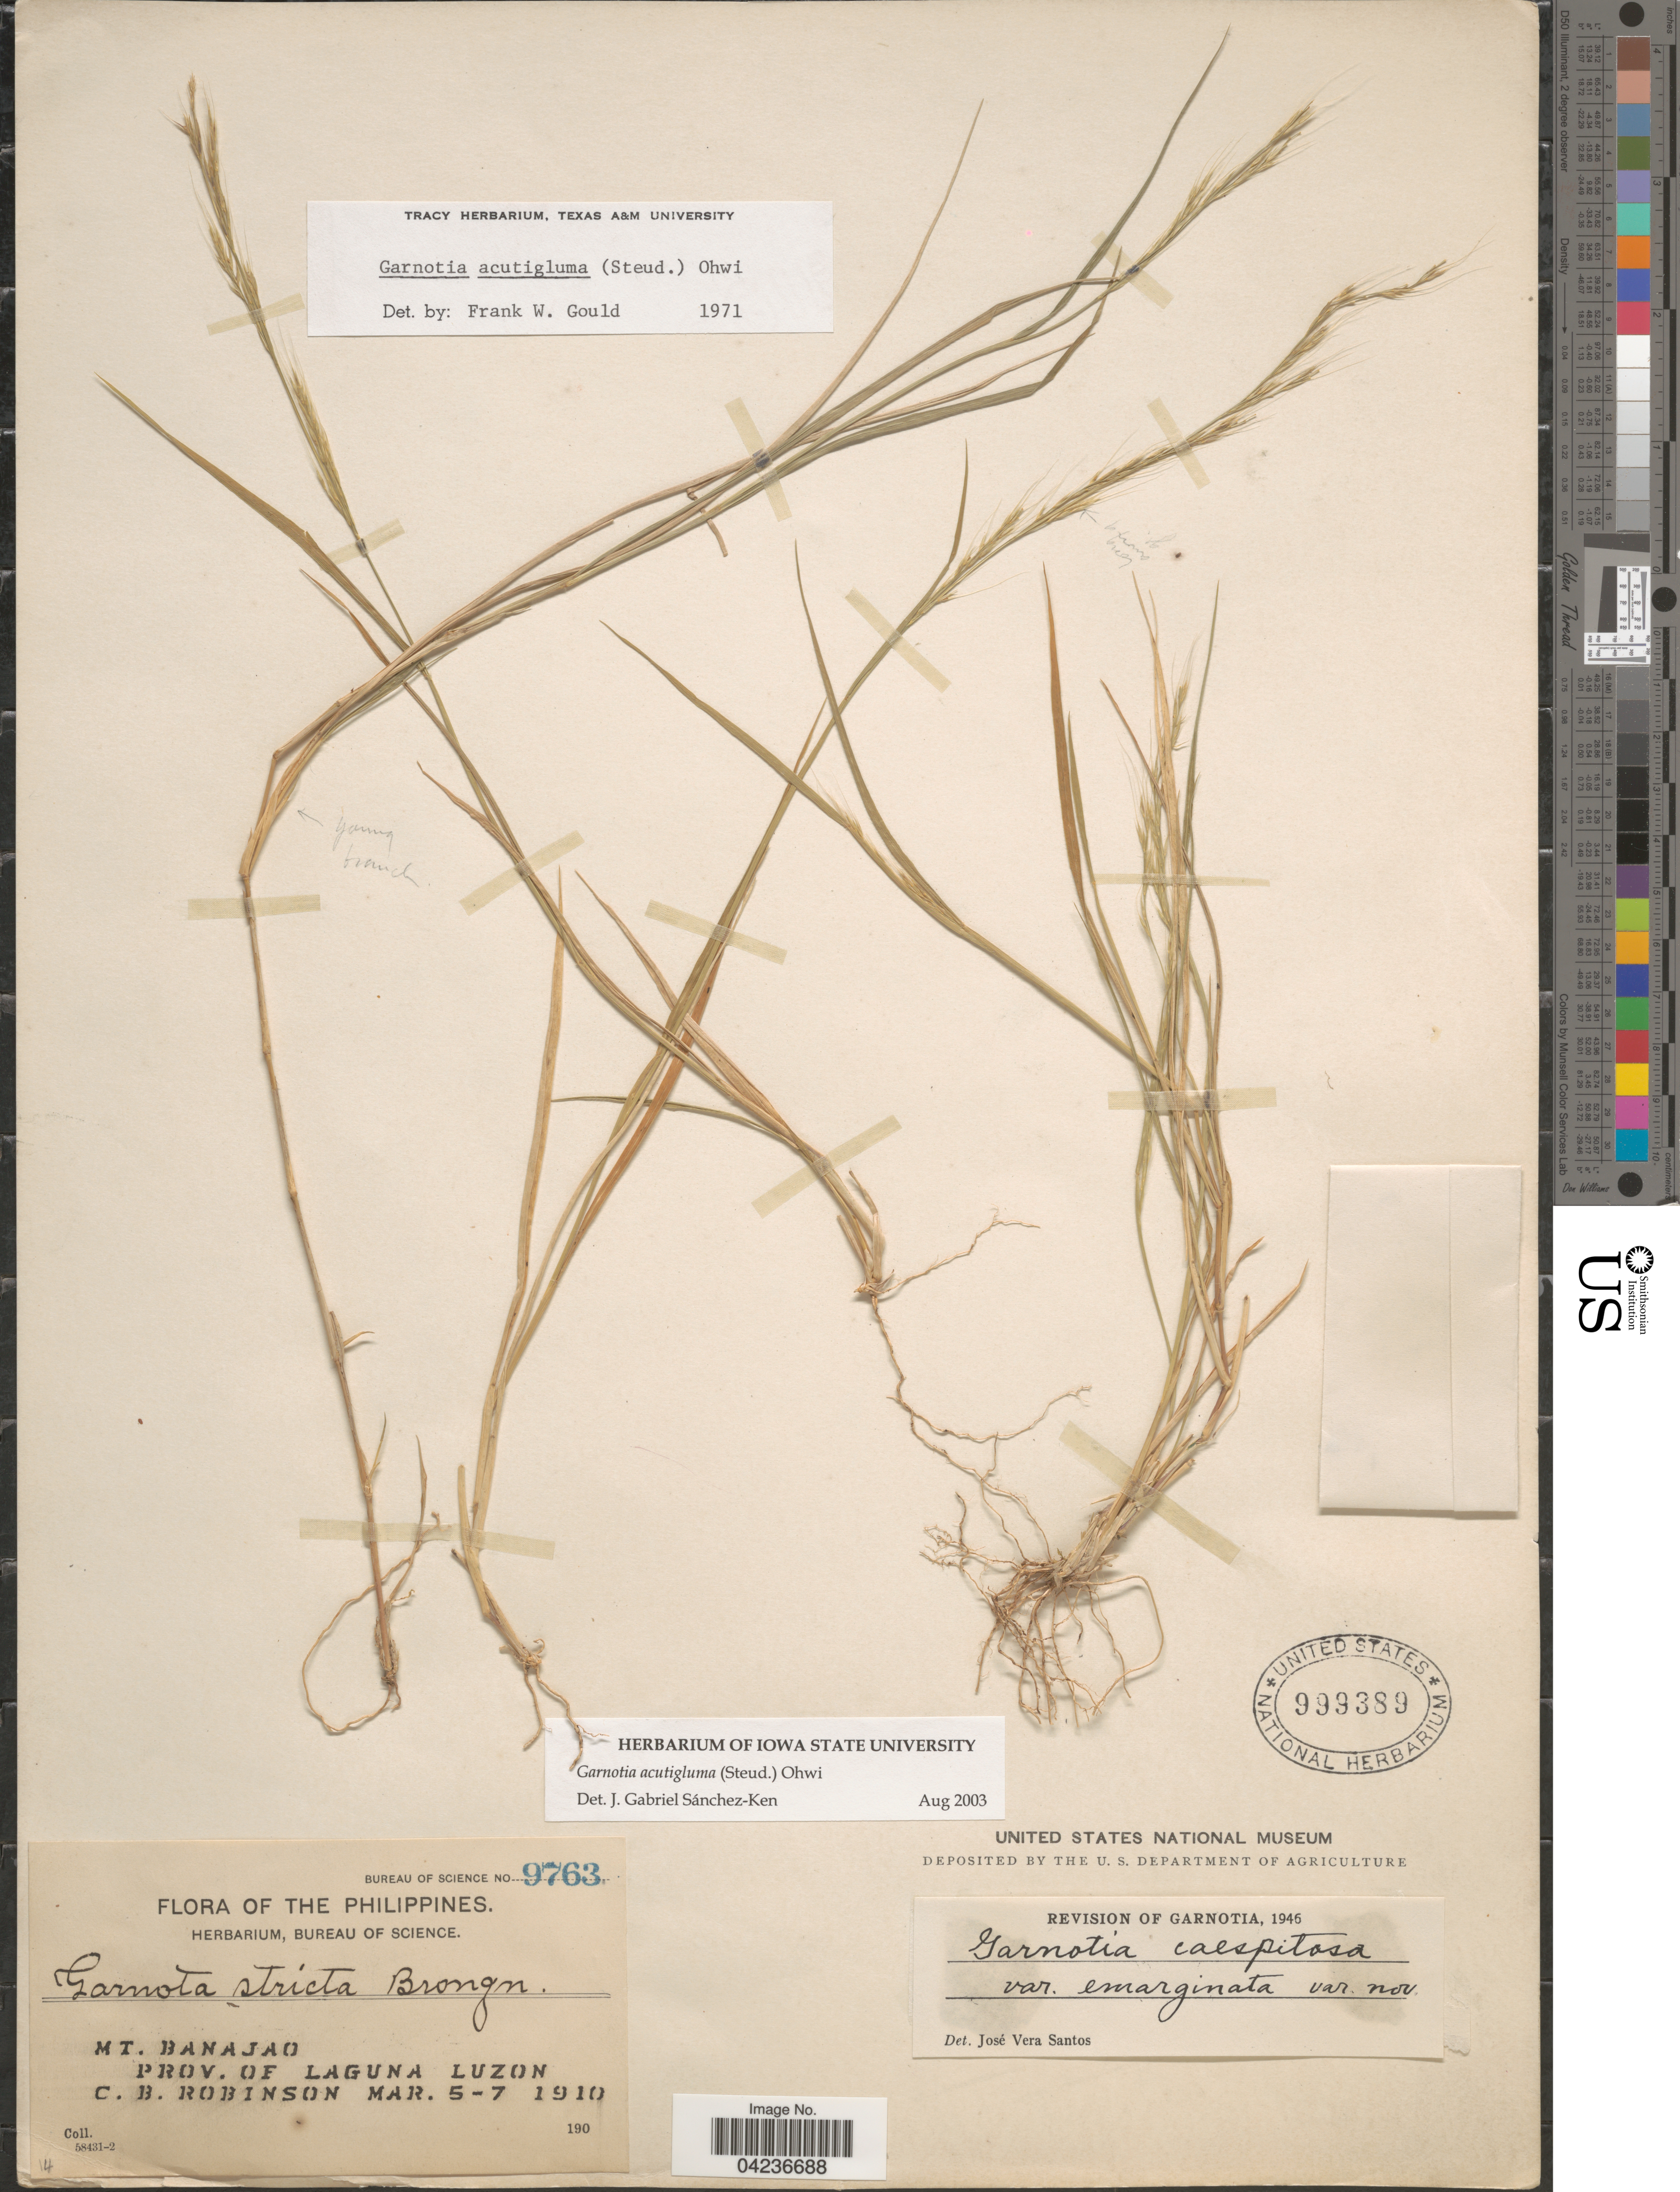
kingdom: Plantae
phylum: Tracheophyta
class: Liliopsida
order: Poales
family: Poaceae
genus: Garnotia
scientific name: Garnotia acutigluma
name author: (Steud.) Ohwi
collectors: C. Robinson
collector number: Bureau of Science 9763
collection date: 1910-03-05/1910-03-07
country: Philippines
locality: Mt. Banajao. Prov. of Laguna Luzon.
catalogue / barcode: US 999389